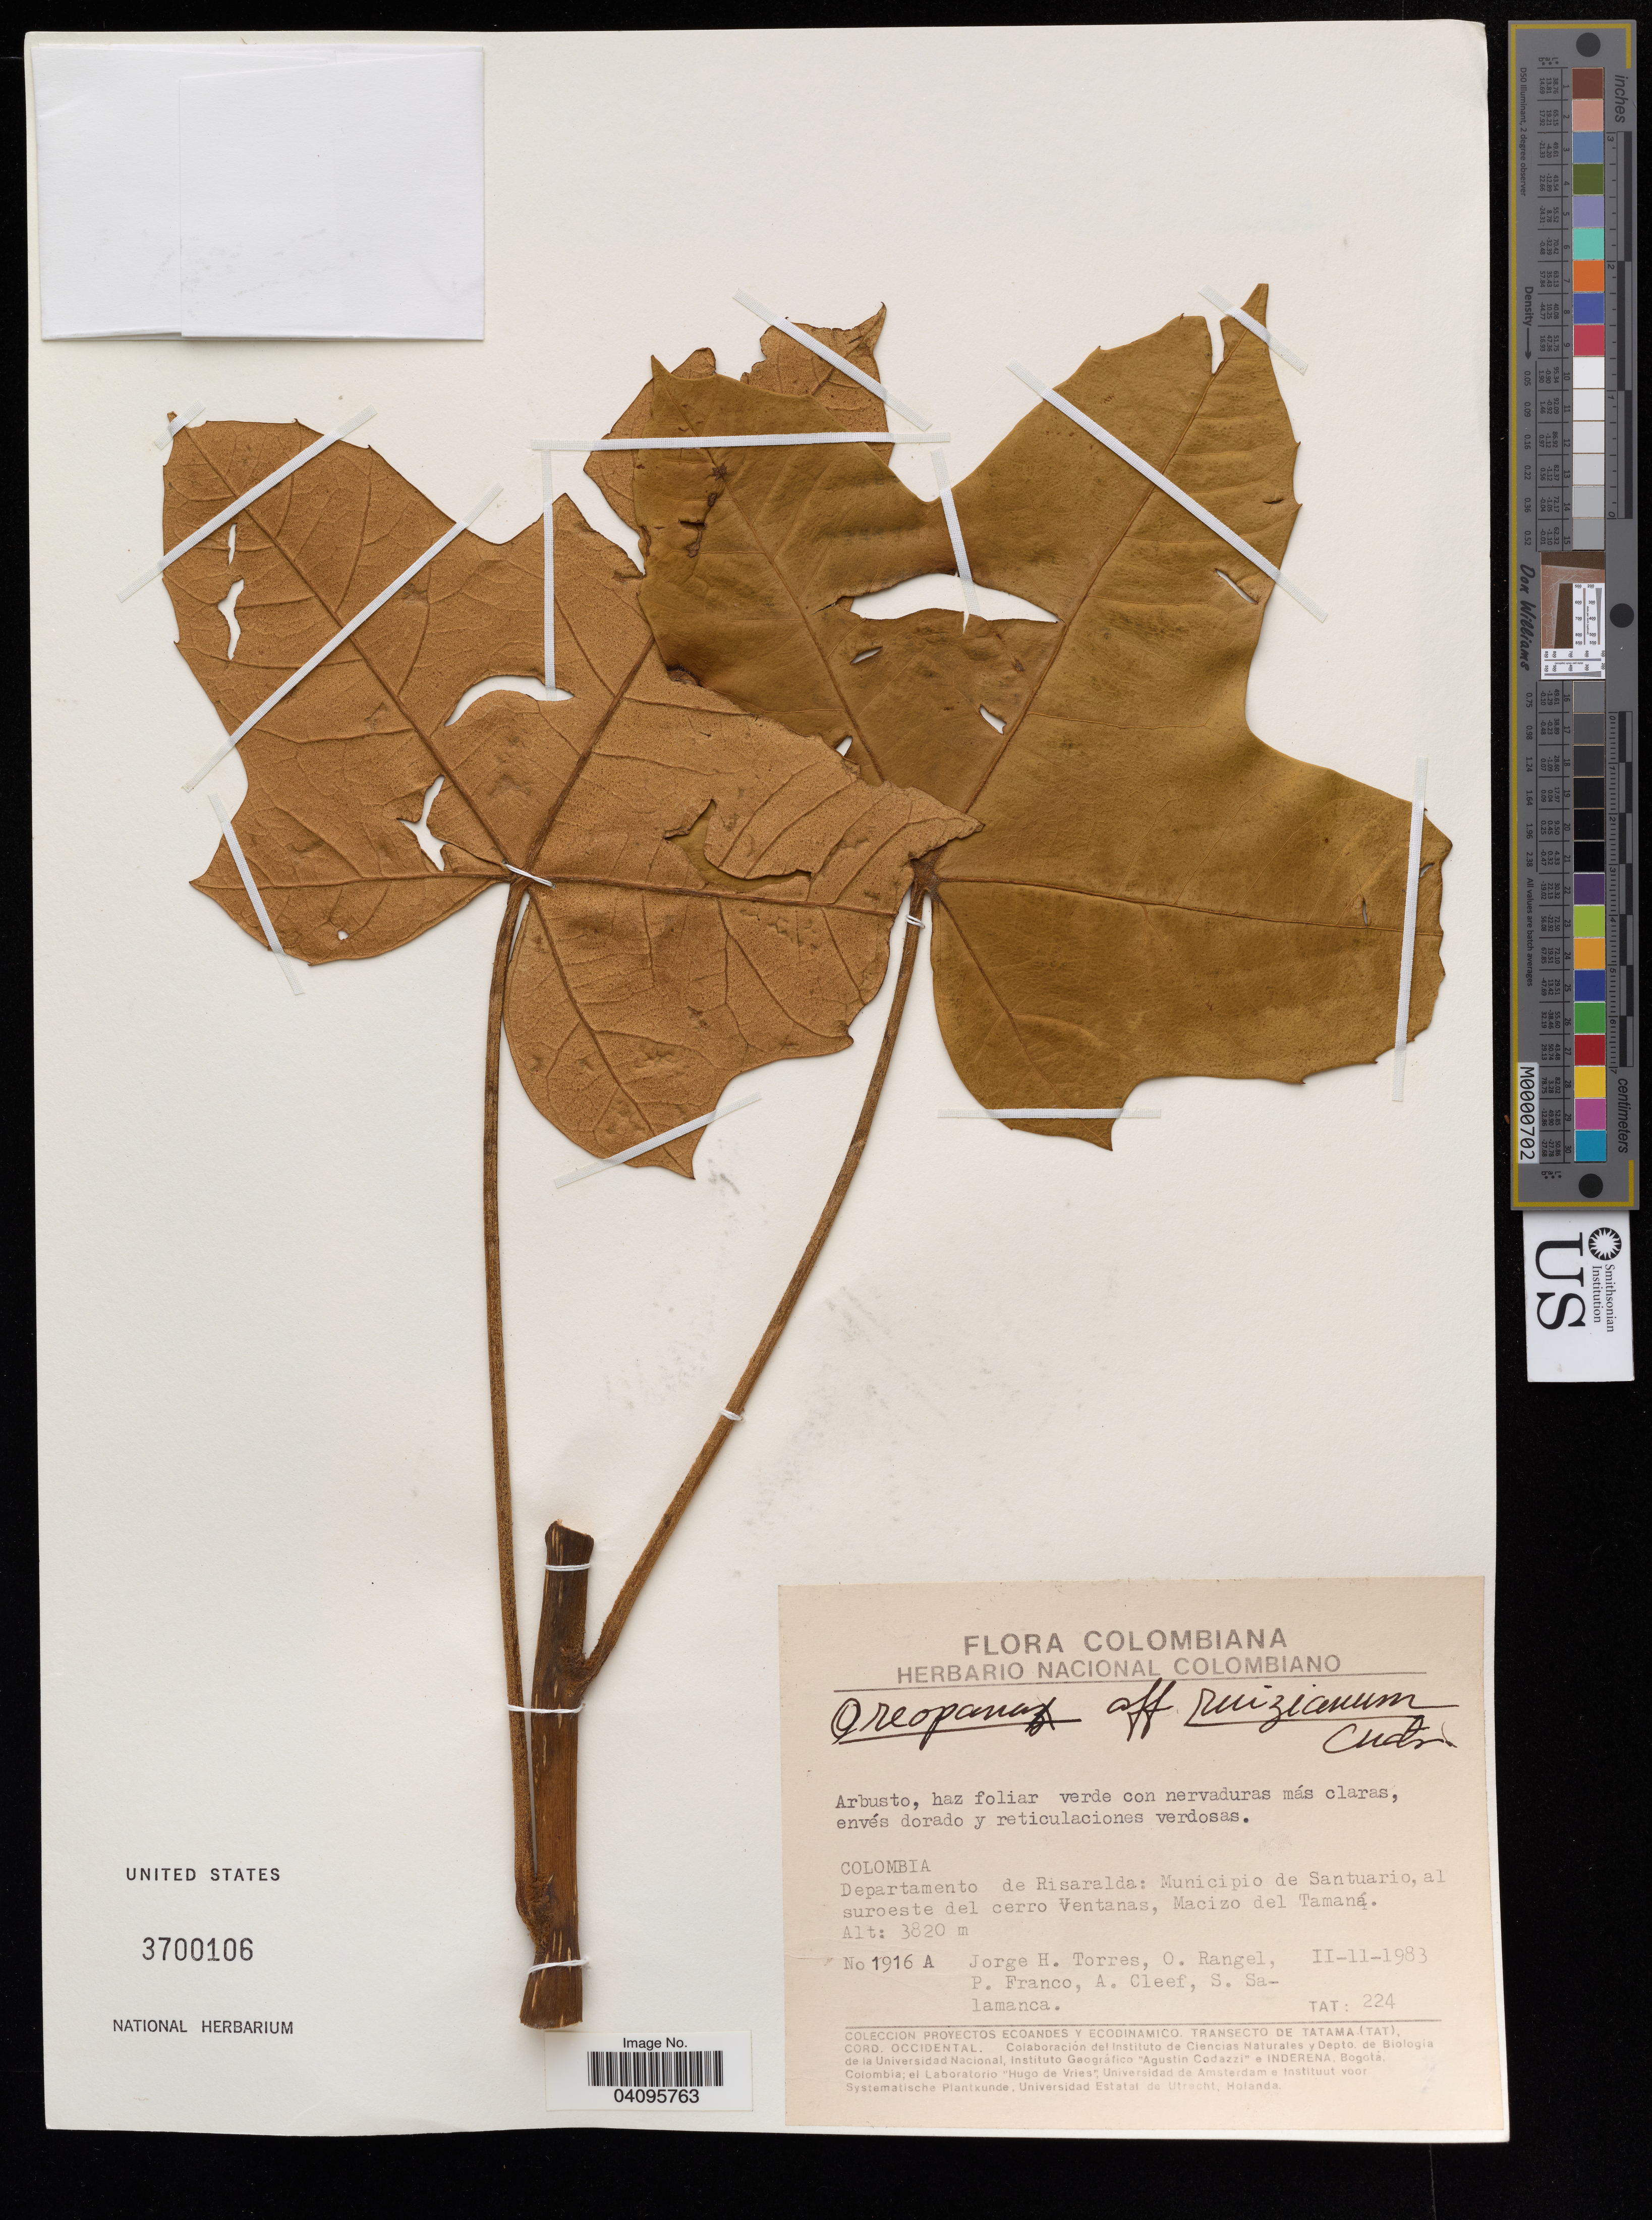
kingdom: Plantae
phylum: Tracheophyta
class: Magnoliopsida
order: Apiales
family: Araliaceae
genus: Oreopanax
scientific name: Oreopanax ruizanus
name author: Cuatrec.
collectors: J. H. Torres, O. Rangel, P. Franco & A. M. Cleef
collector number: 1916 A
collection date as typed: II-11-1983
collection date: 1983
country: Colombia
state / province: Risaralda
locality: Departamento de Risaralda: Municipio de Santuario, al suroeste del cerro Ventanas, Macizo del Tamani.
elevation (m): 3820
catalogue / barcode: US 3700106